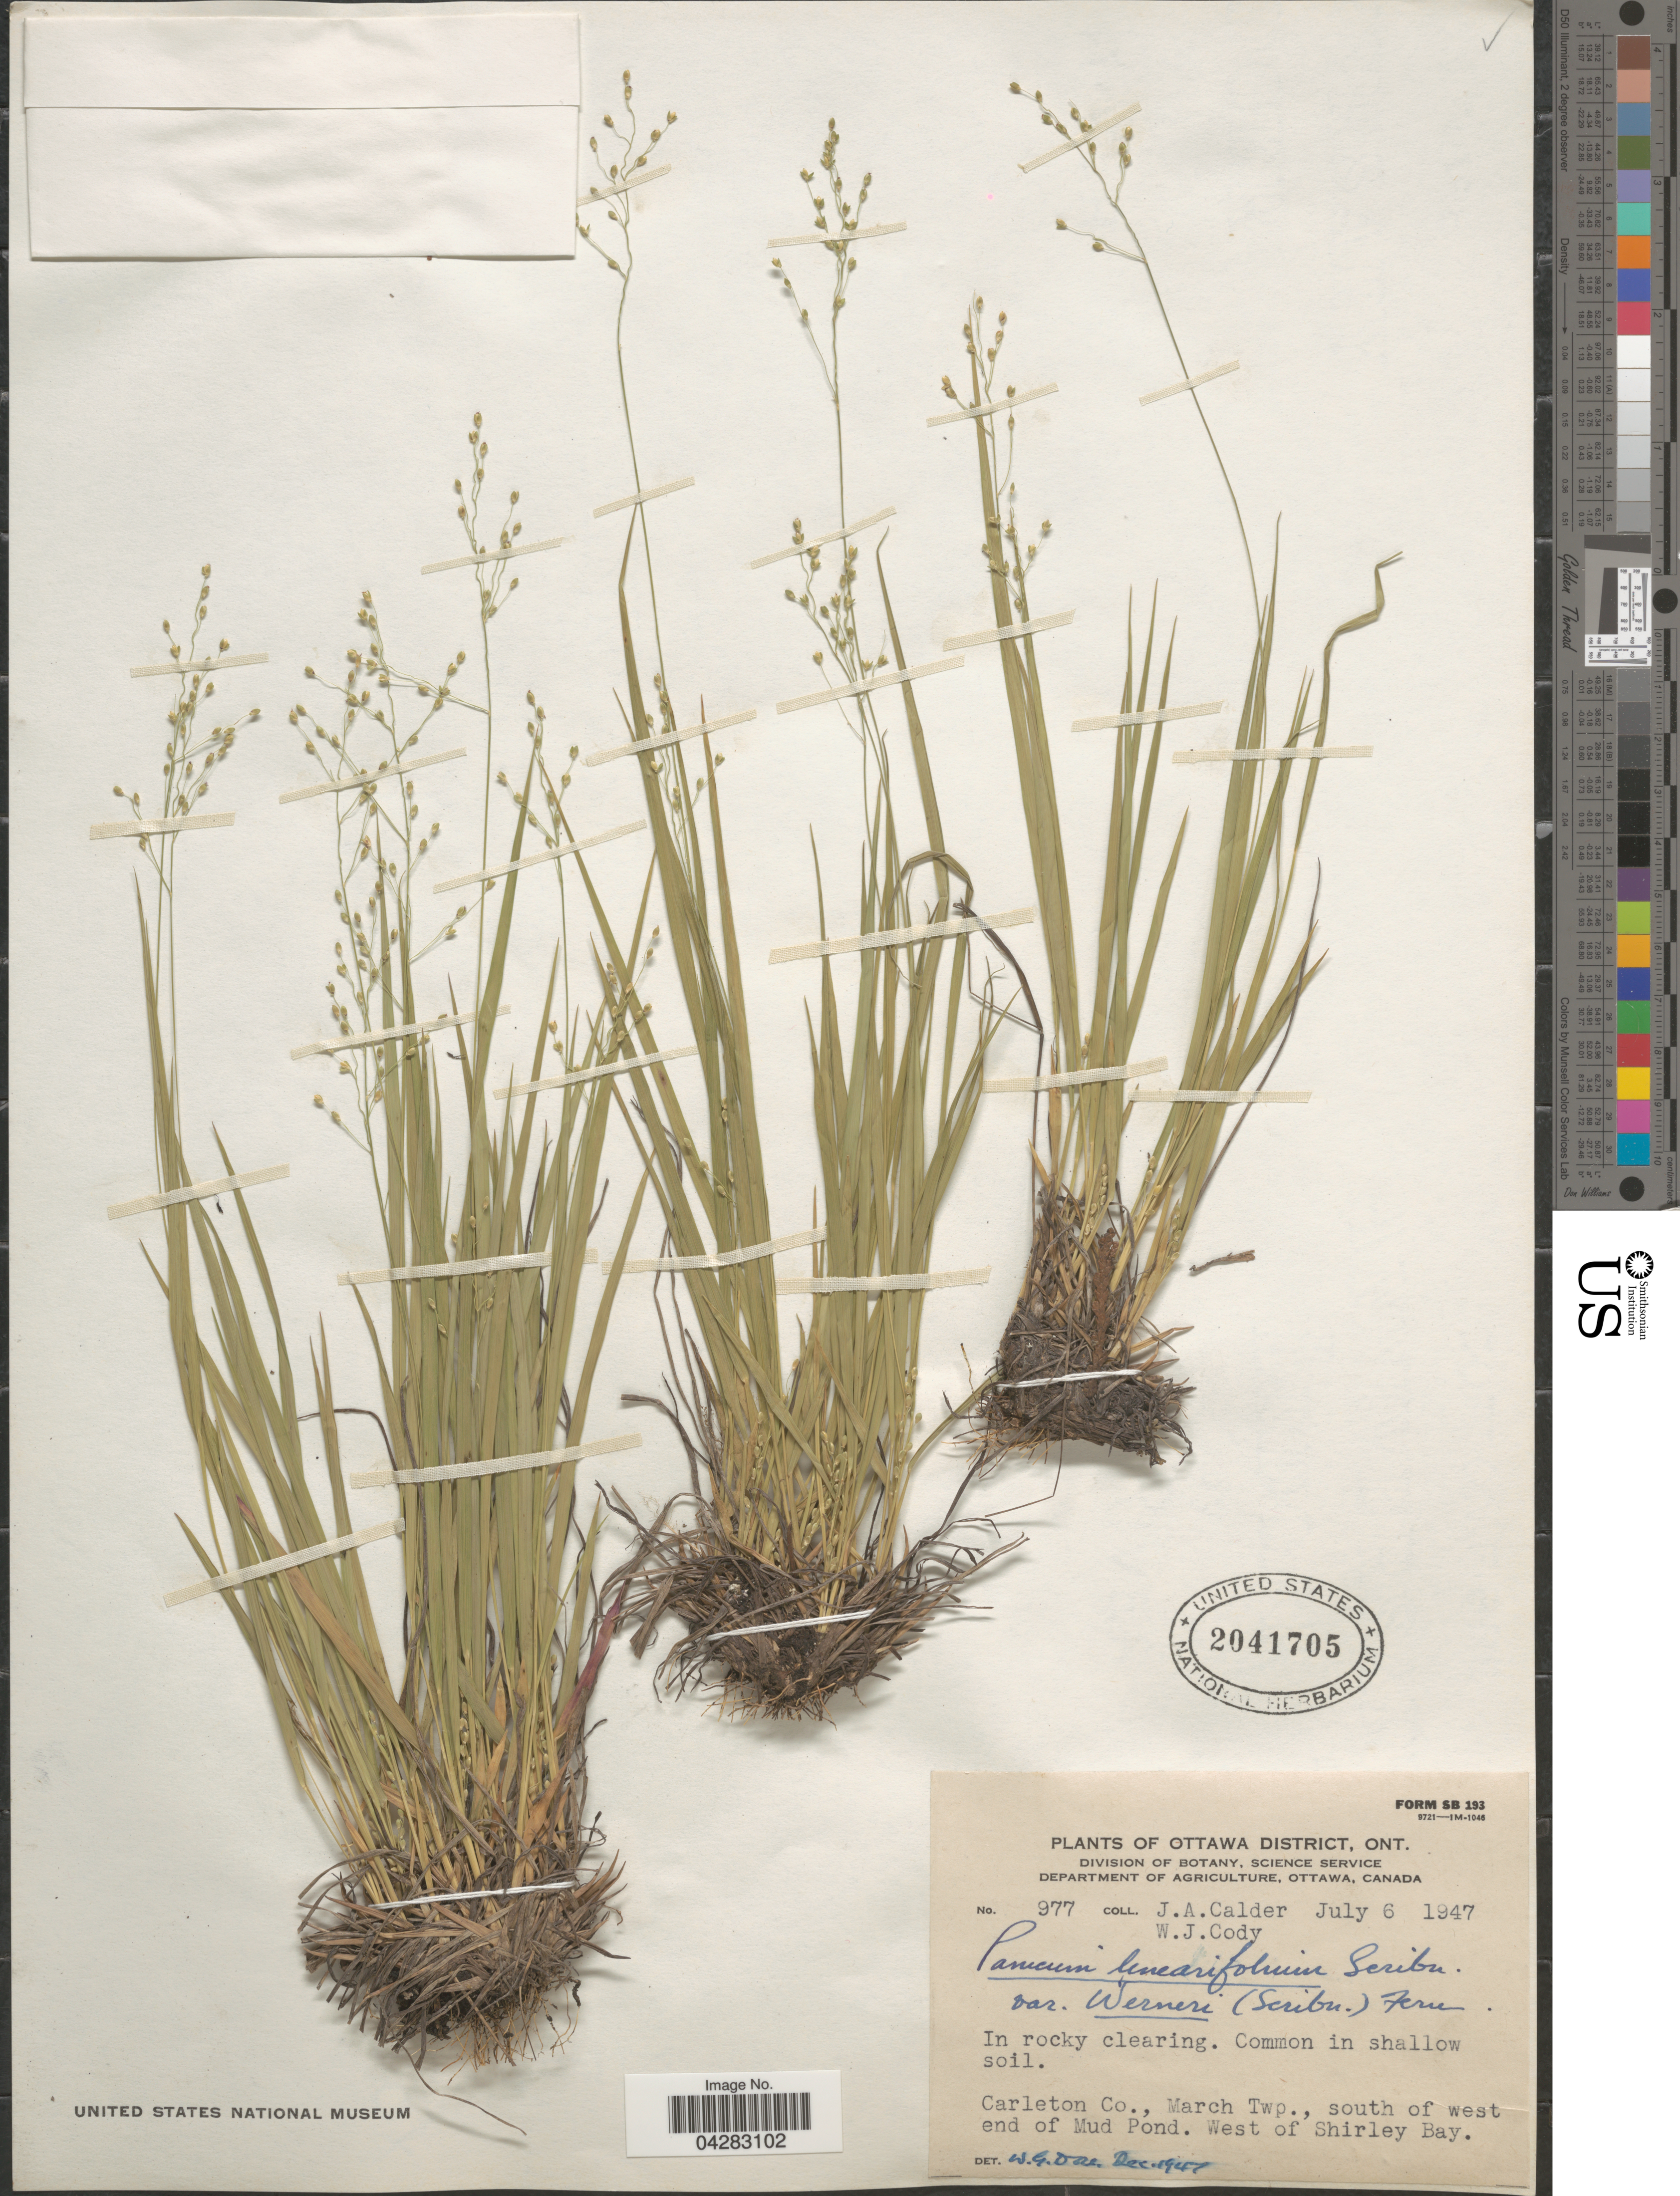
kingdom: Plantae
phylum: Tracheophyta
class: Liliopsida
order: Poales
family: Poaceae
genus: Dichanthelium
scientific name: Dichanthelium linearifolium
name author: (Scribn.) Gould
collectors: J. A. Calder & W. Cody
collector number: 977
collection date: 1947-07-06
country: Canada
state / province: Ontario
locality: Ottawa District. In rocky clearing. Common in shallow soil. Carleton Co., March Twp., south of west end of Mud Pond. West of Shirley Bay.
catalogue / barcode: US 2041705